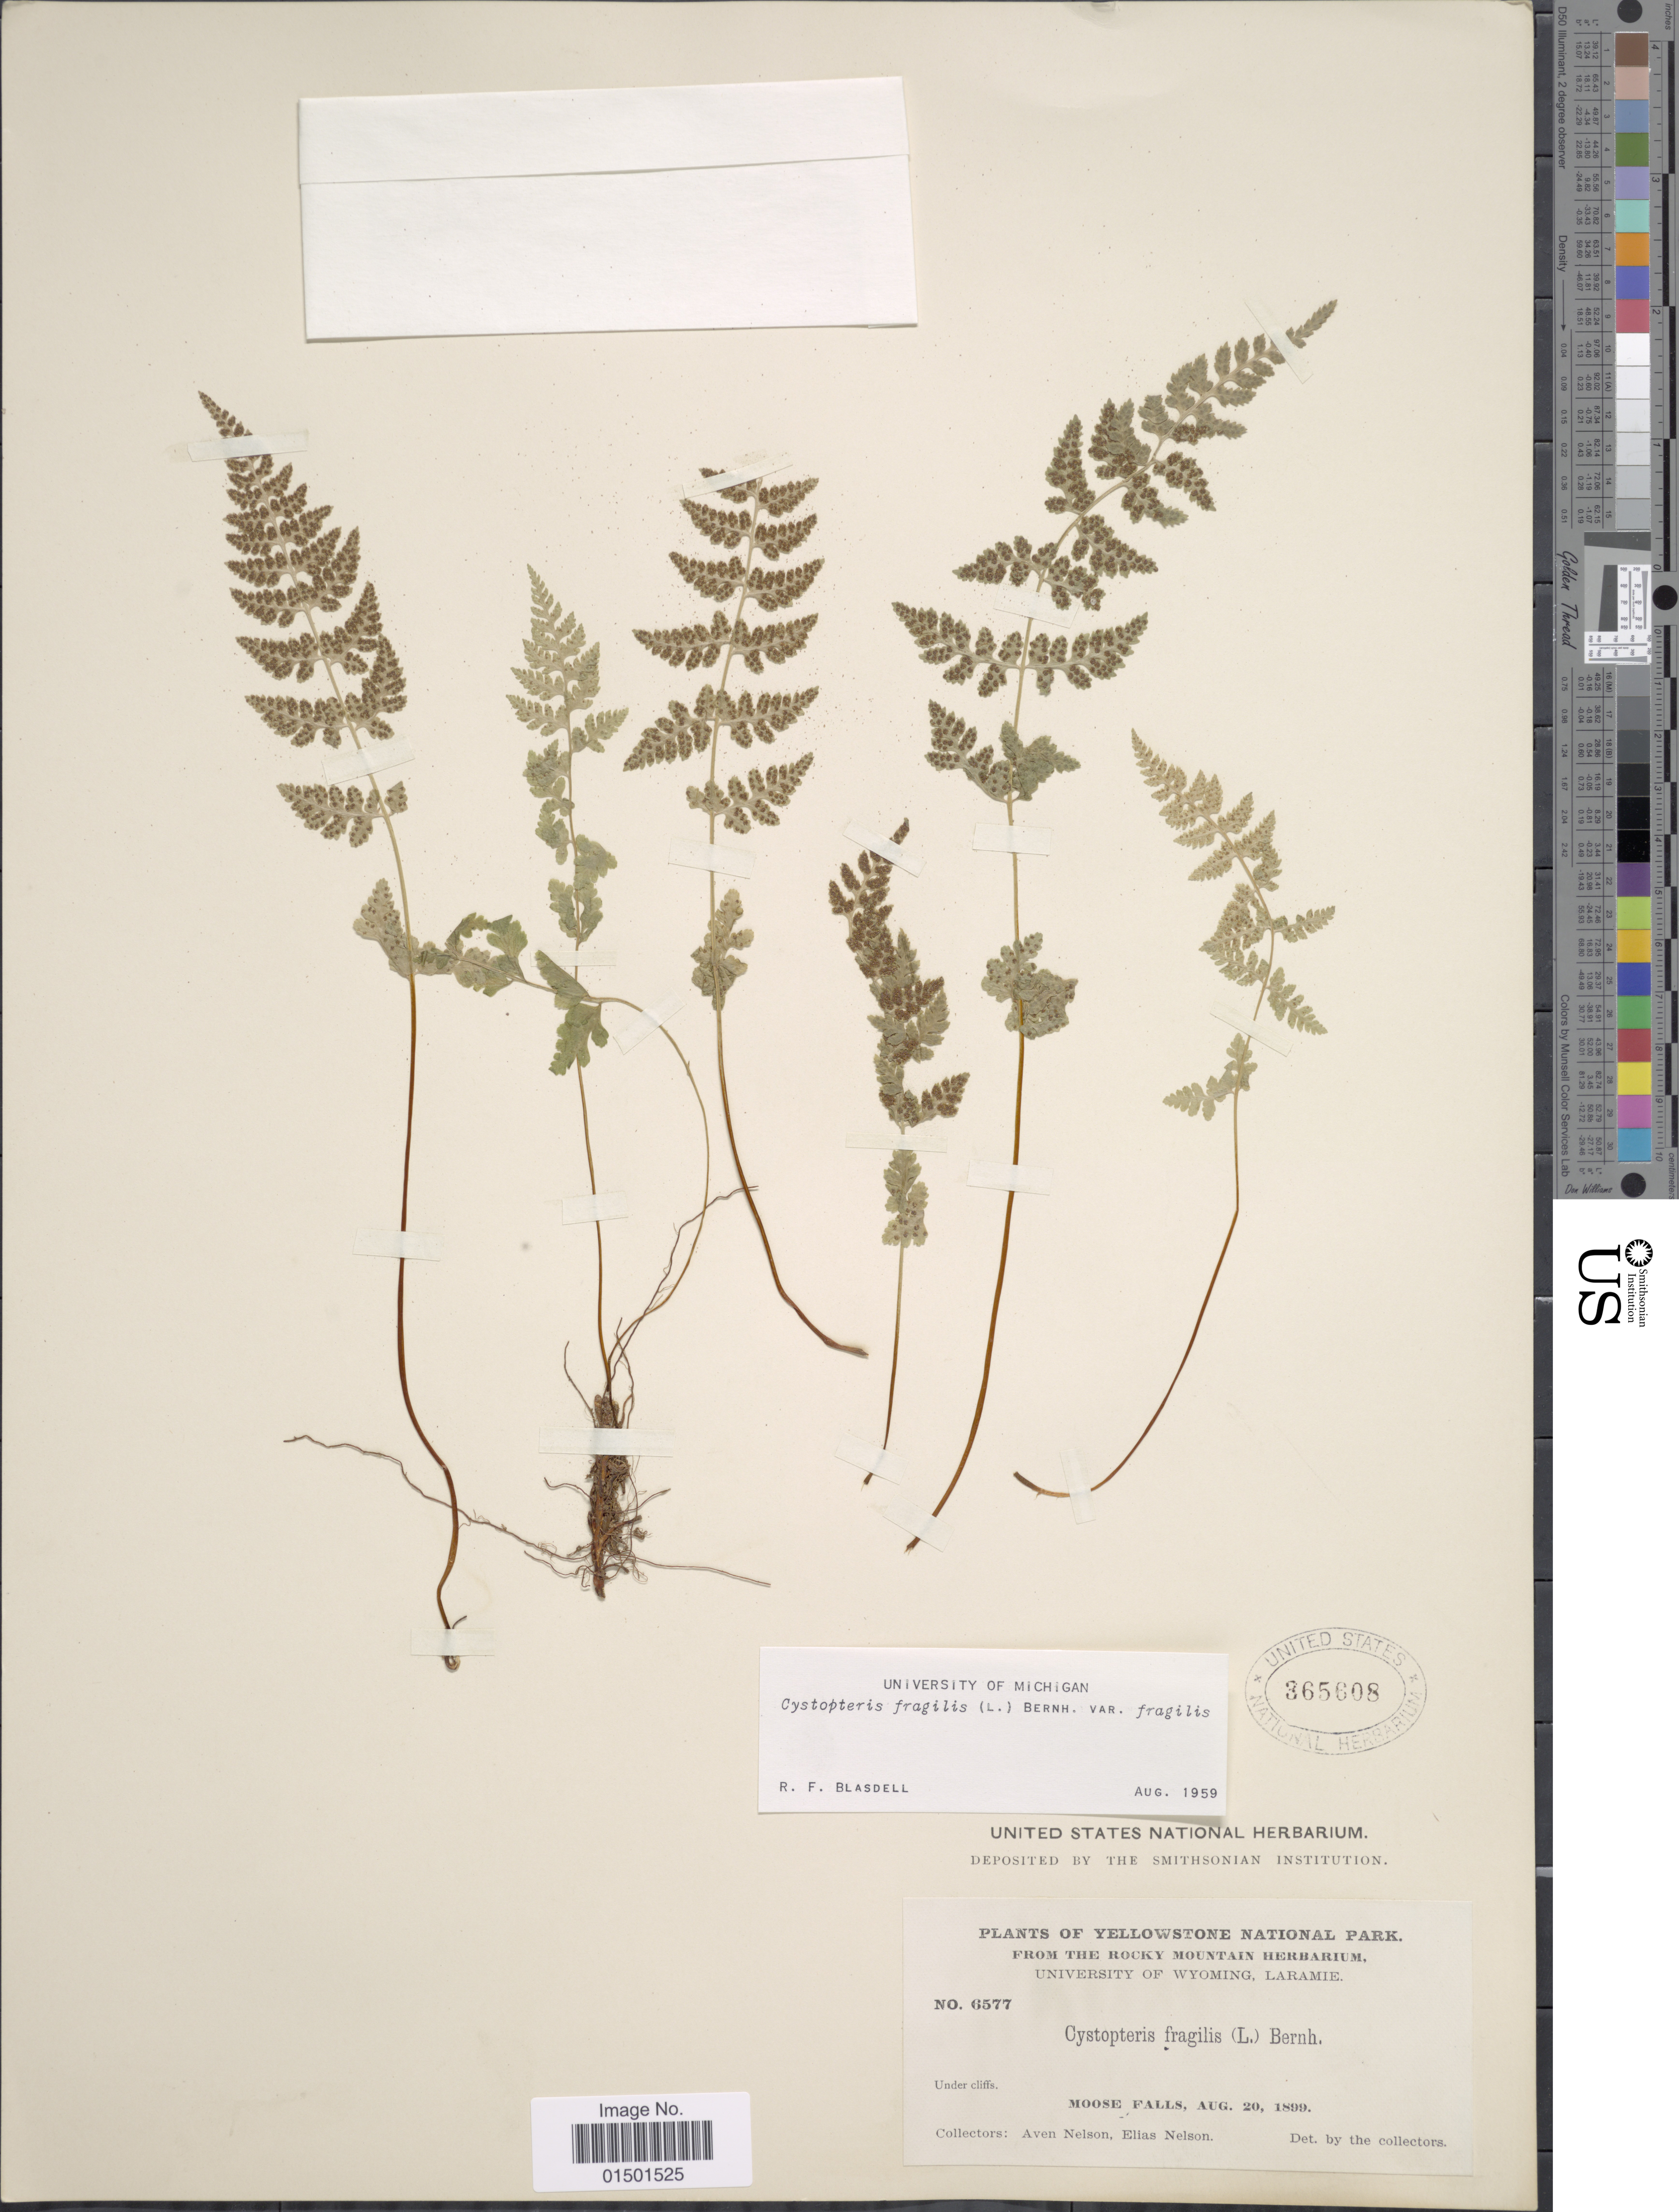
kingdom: Plantae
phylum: Tracheophyta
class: Polypodiopsida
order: Polypodiales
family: Cystopteridaceae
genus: Cystopteris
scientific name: Cystopteris fragilis var. fragilis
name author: (L.) Bernh.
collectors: A. Nelson & E. Nelson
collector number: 6577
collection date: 1899-08-20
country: United States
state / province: Wyoming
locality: Yellowstone National Park. Moose Falls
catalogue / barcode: US 36508